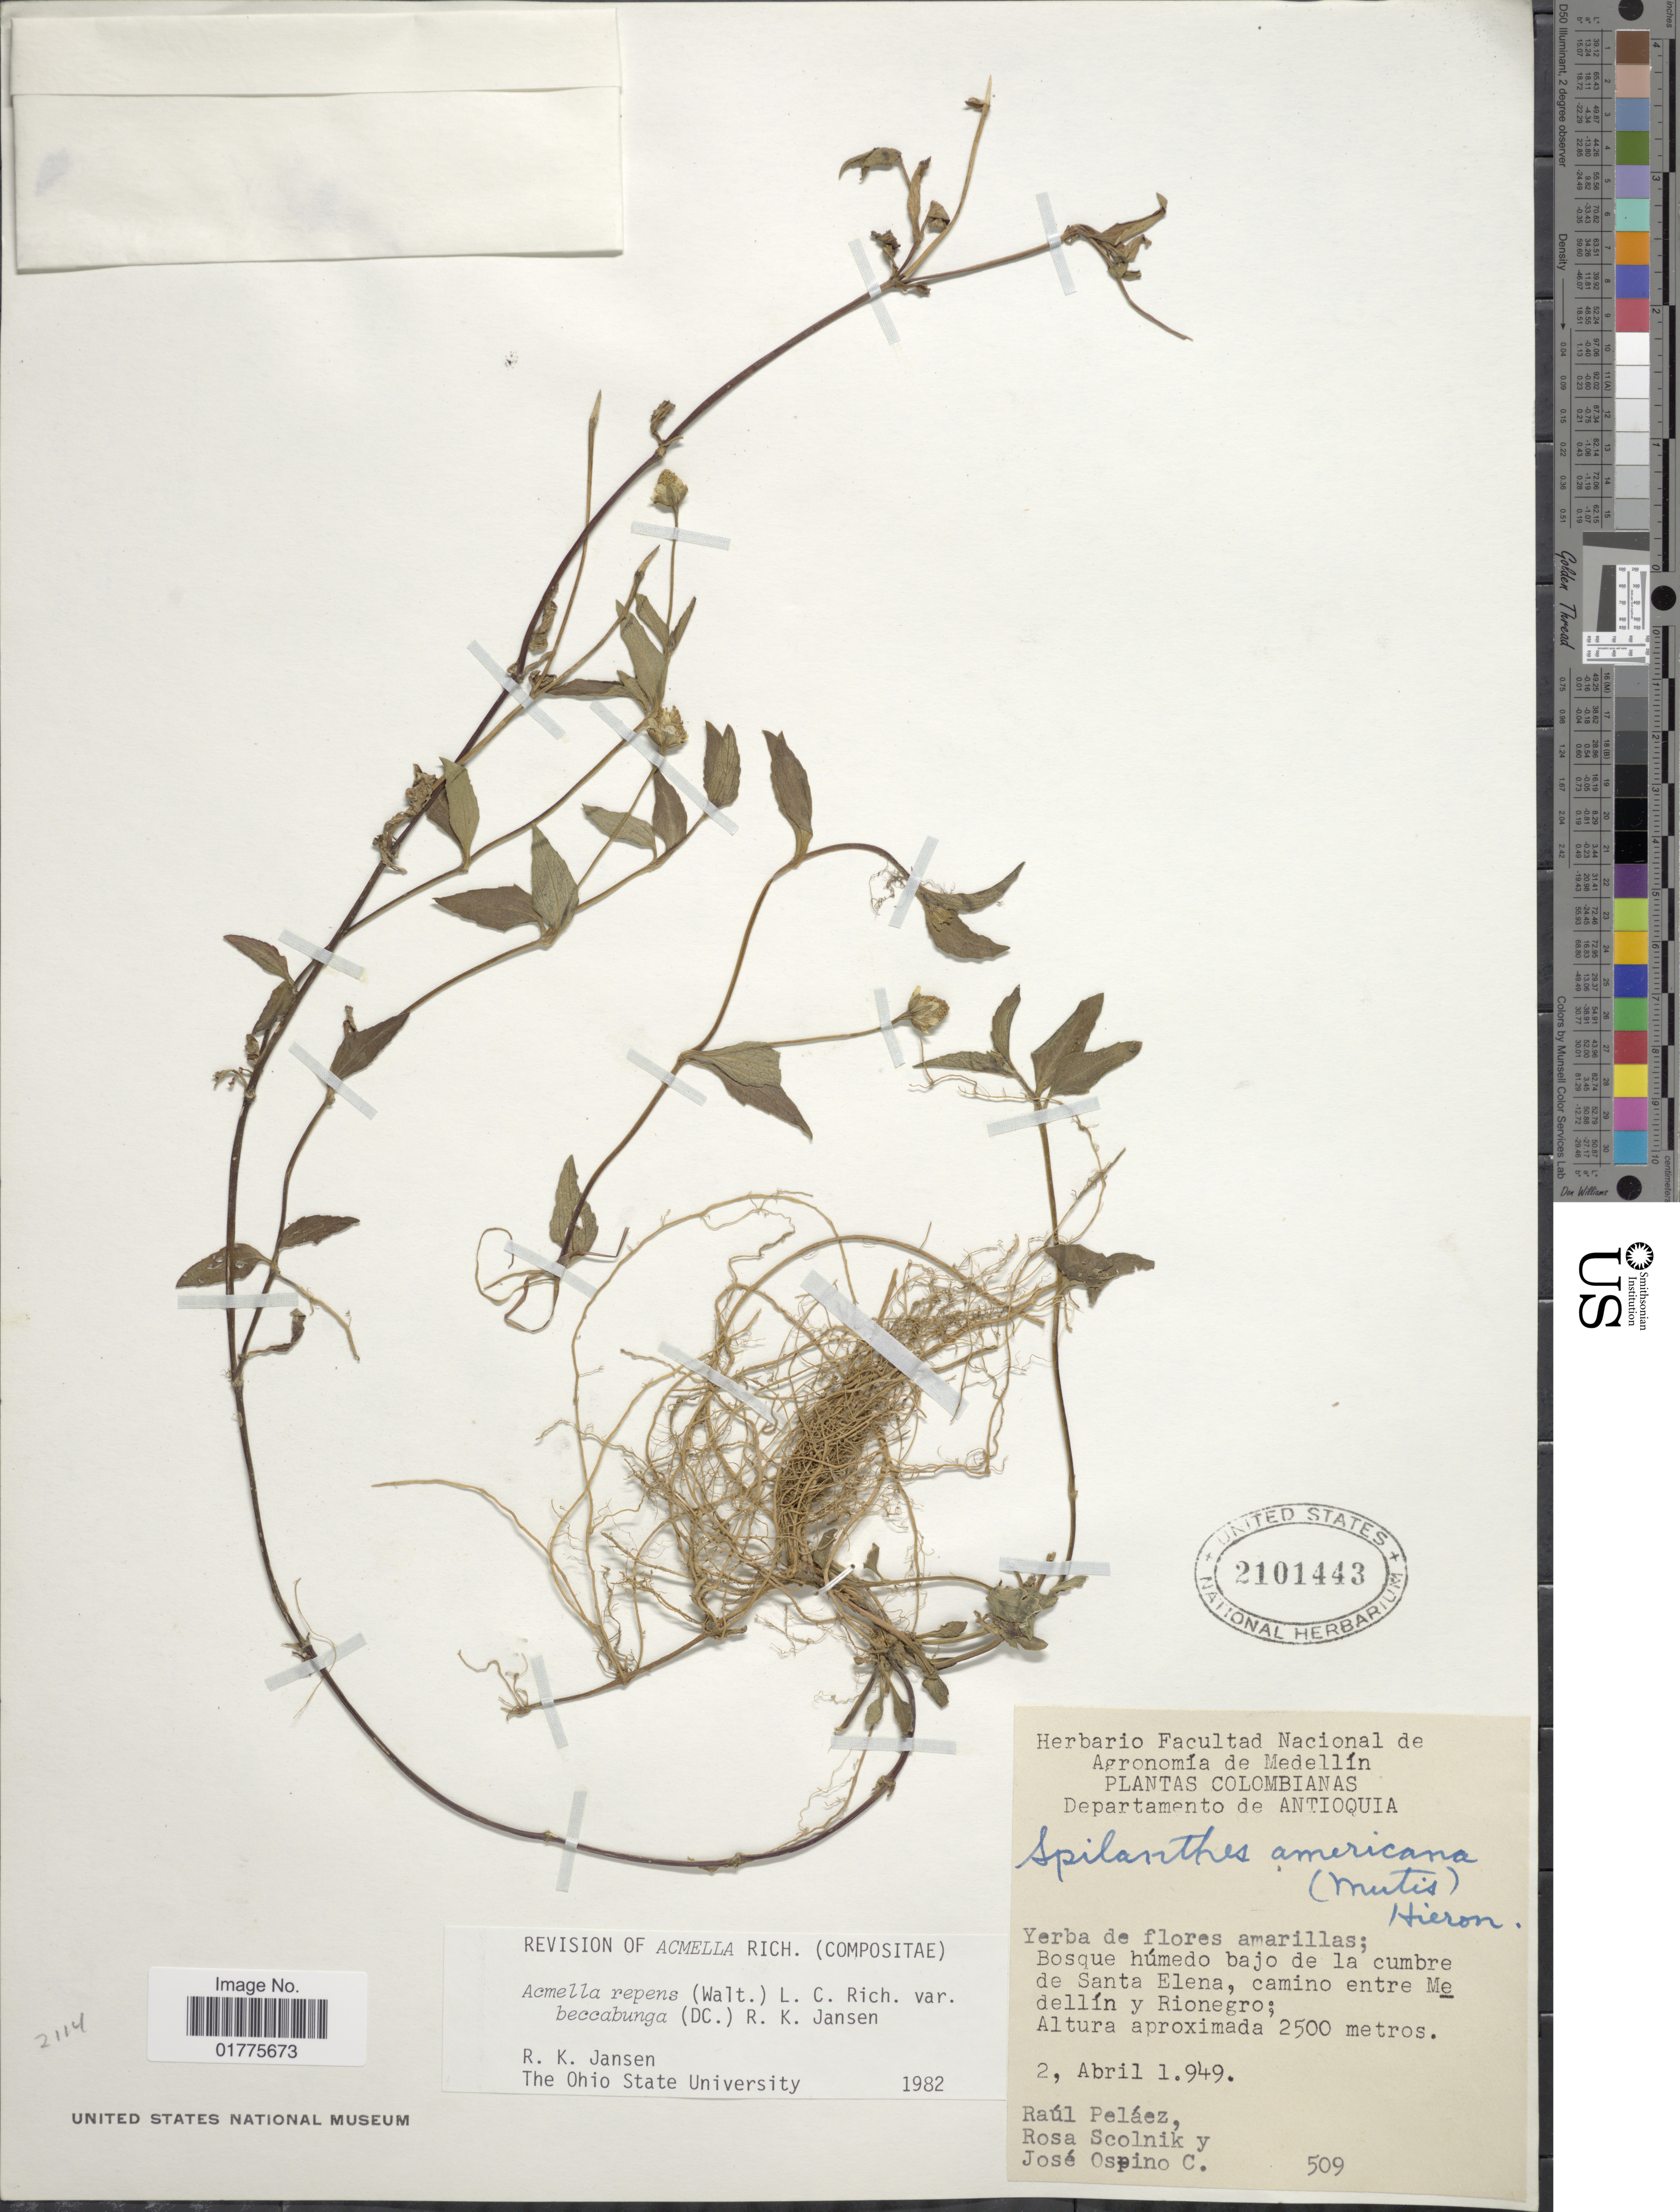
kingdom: Plantae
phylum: Tracheophyta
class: Magnoliopsida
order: Asterales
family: Asteraceae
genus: Acmella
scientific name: Acmella repens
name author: (Walter) Rich.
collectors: R. Pelaez, R. Scolnik & J. Ospino Carvajal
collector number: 509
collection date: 1949-04-02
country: Colombia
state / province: Antioquia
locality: Bosque húmedo bajo de la cumbre de Santa Elena, camino entre Medellín y Rionegro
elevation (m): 2500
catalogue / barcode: US 2101443